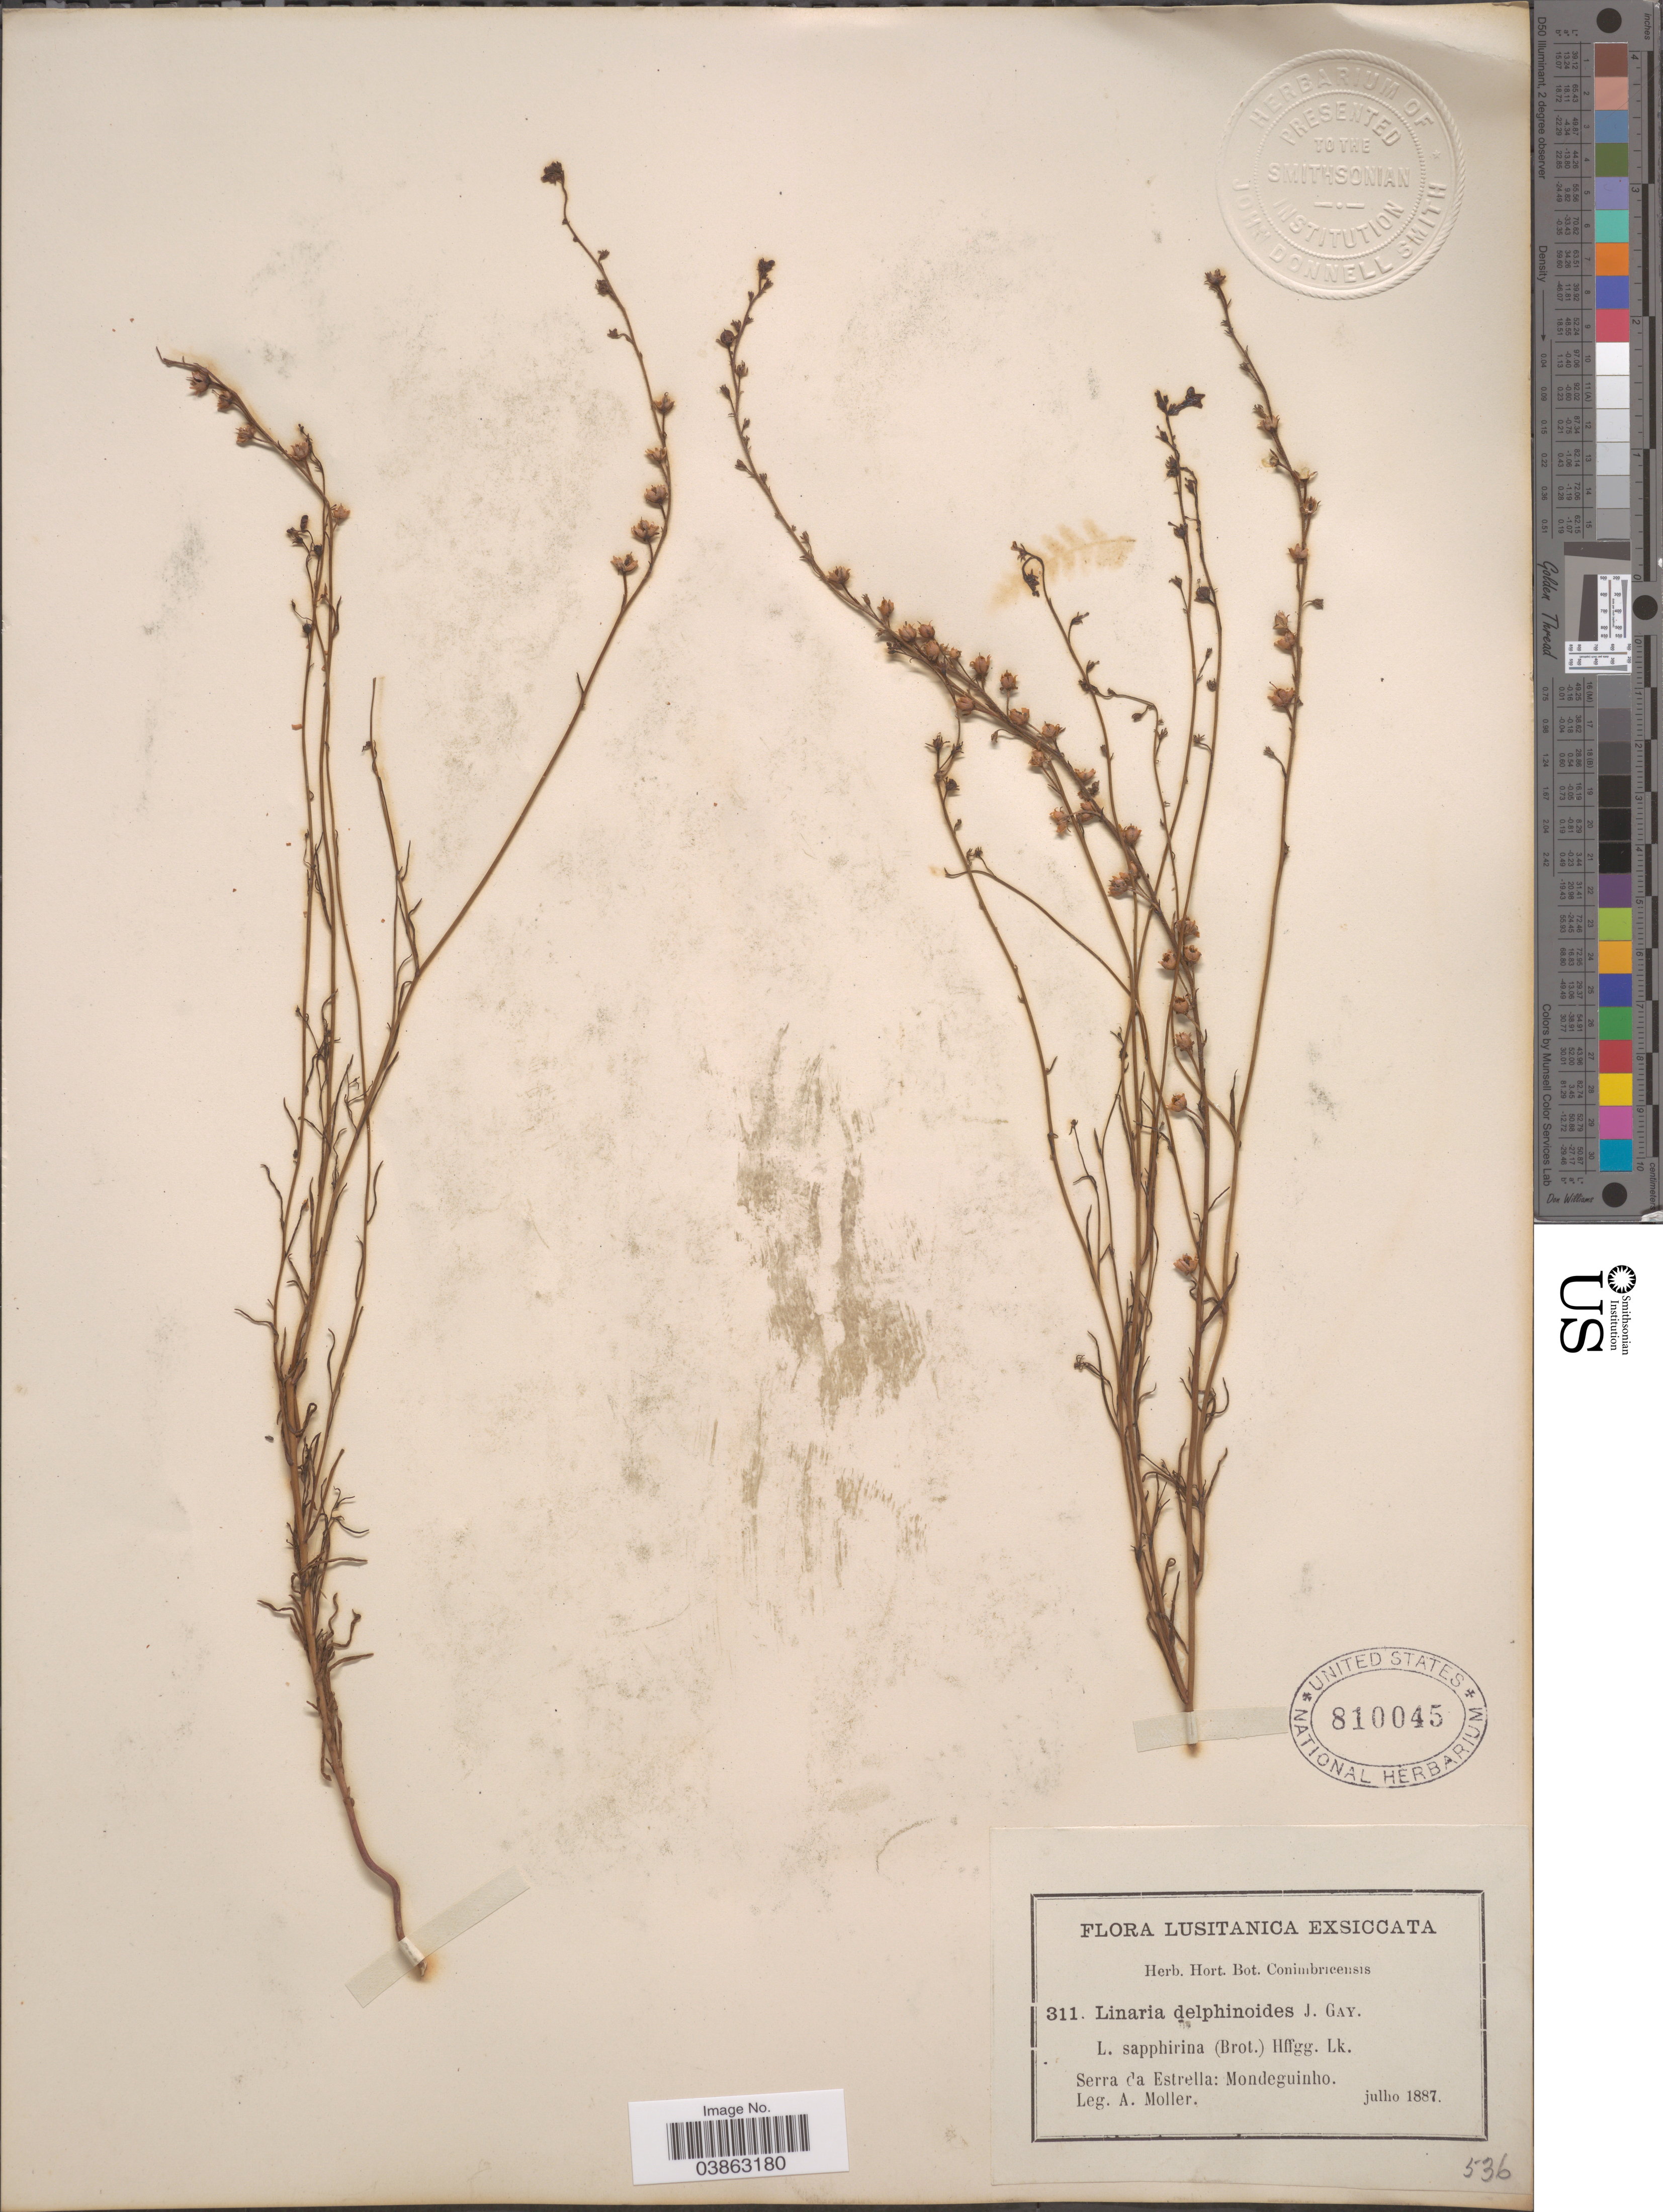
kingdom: Plantae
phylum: Tracheophyta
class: Magnoliopsida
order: Lamiales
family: Plantaginaceae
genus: Linaria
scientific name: Linaria delphinioides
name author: J. Gay ex Benth.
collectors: A. Moller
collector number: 311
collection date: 1887-07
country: Portugal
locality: Lusitanica. Serra da Estrella: Mondeguinho.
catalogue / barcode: US 810045